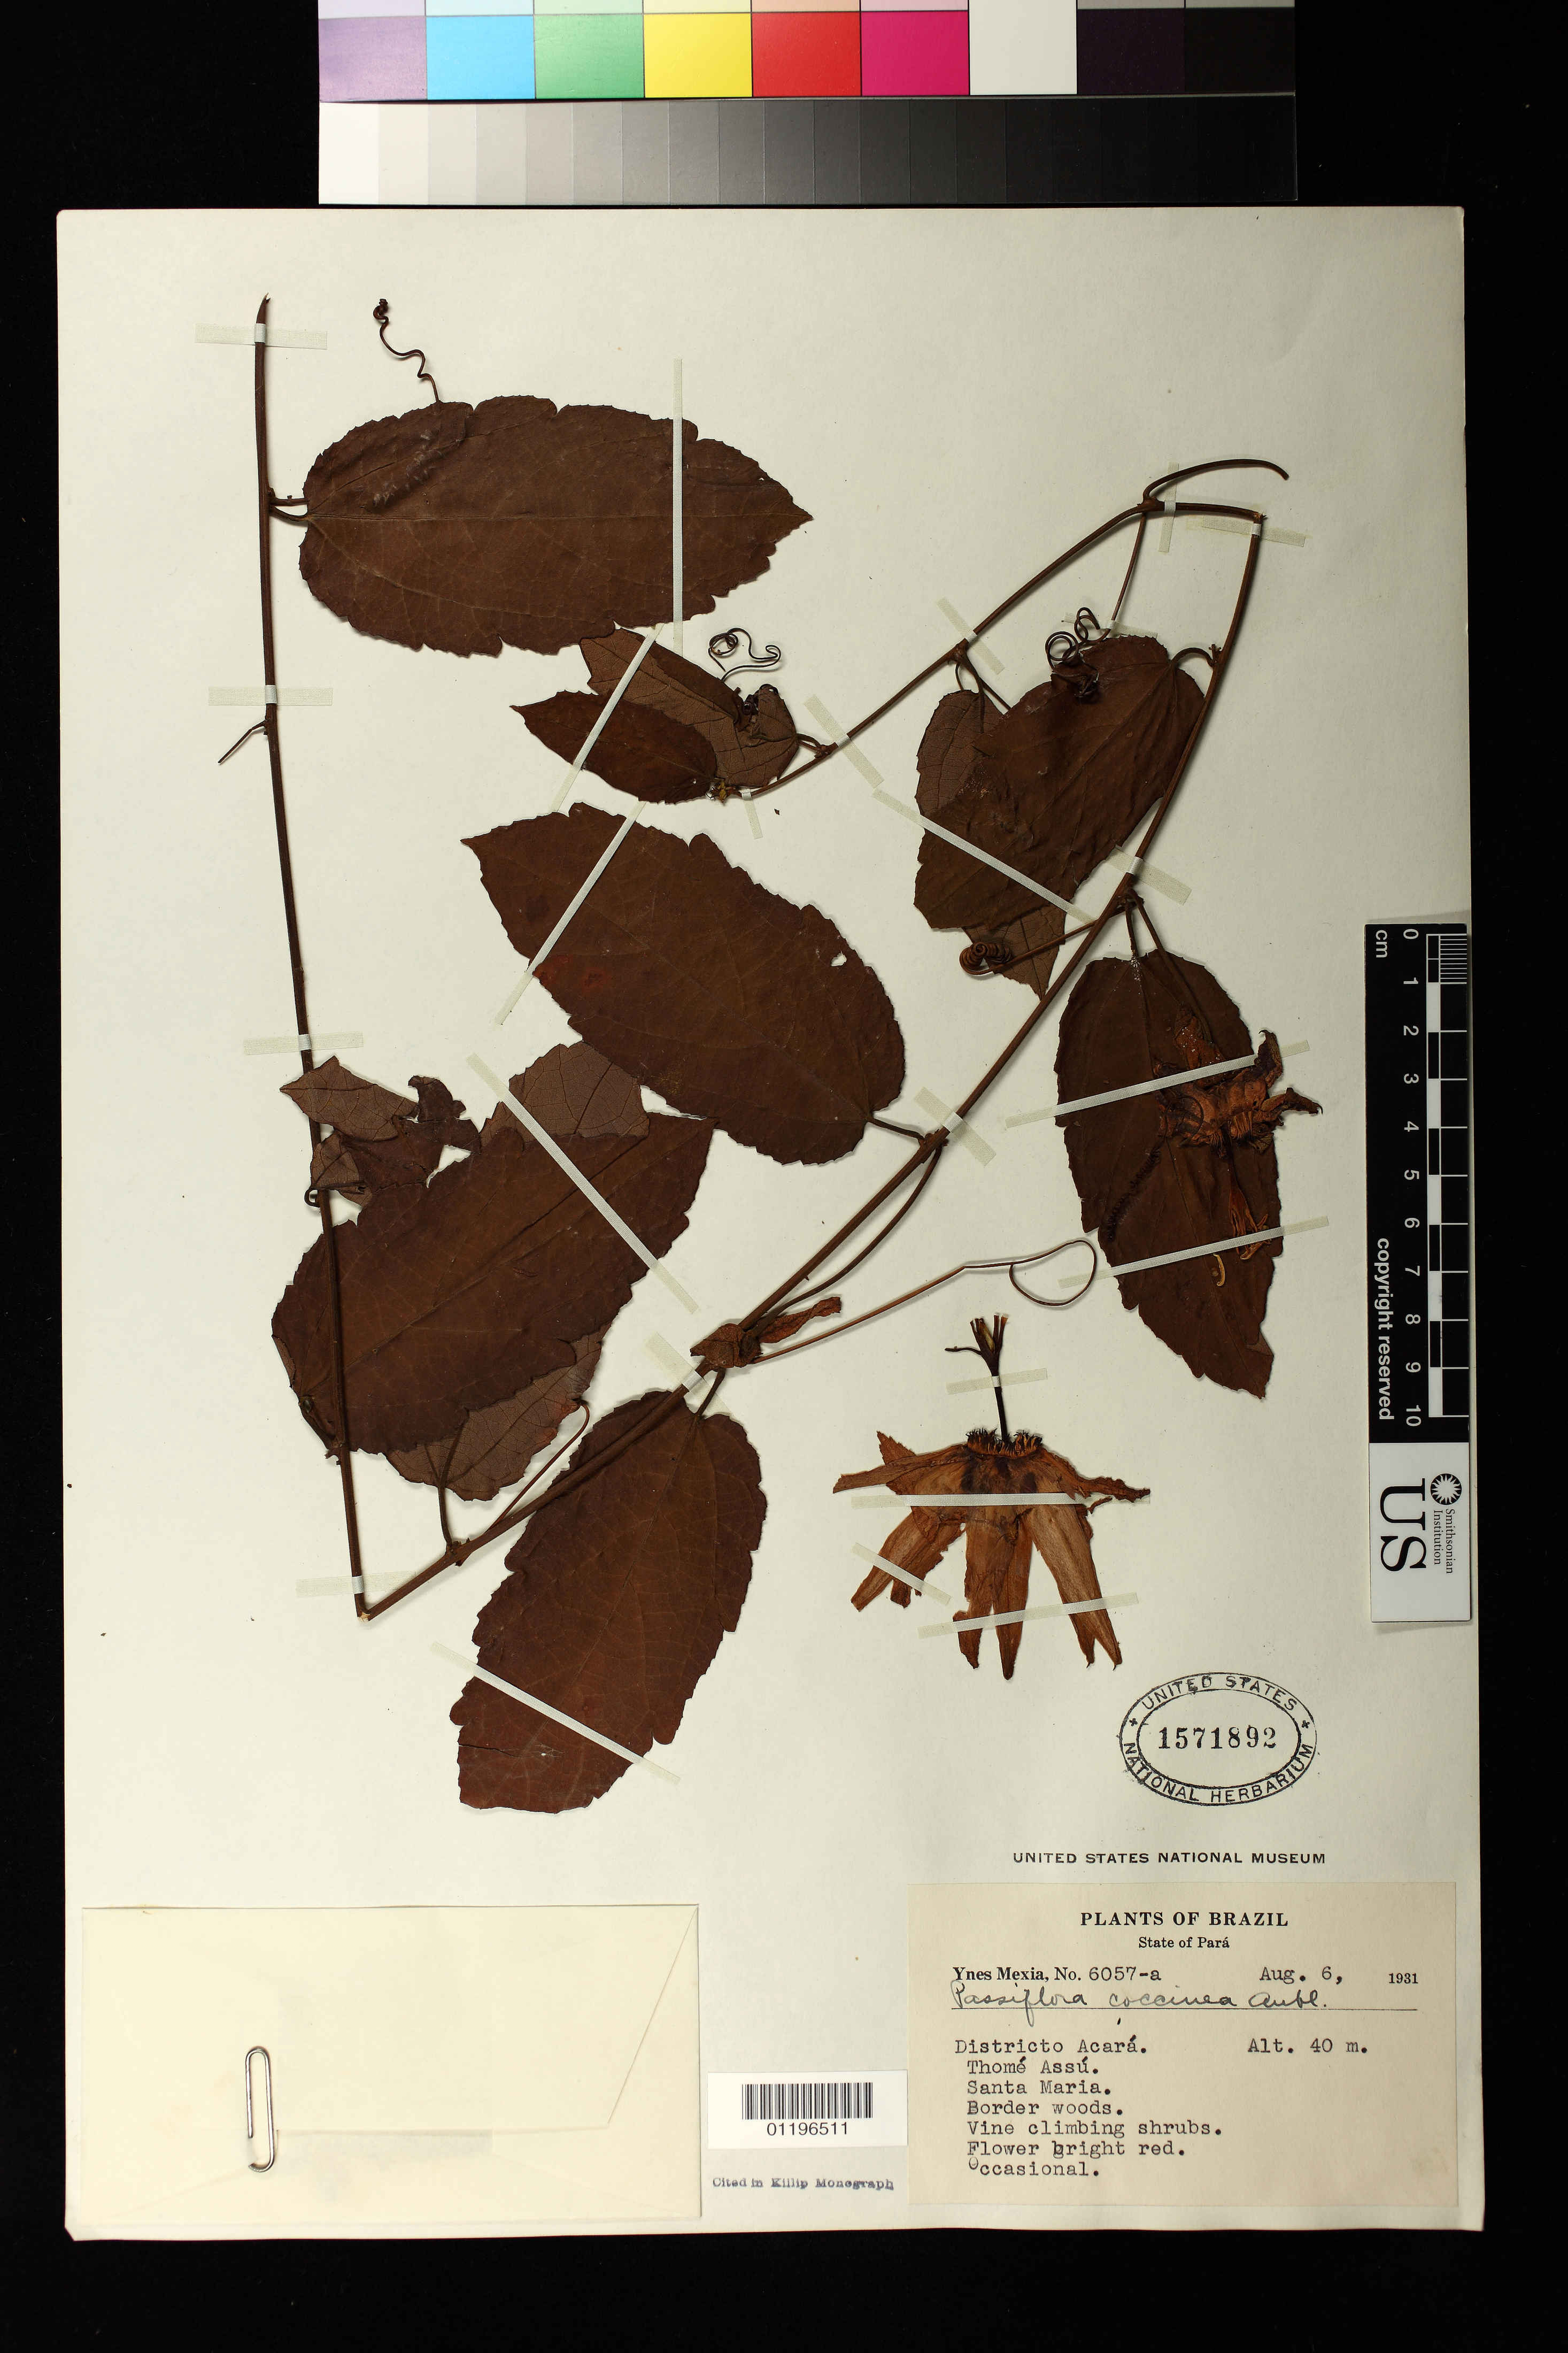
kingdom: Plantae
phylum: Tracheophyta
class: Magnoliopsida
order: Malpighiales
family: Passifloraceae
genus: Passiflora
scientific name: Passiflora coccinea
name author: Aubl.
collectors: Y. Mexia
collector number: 6057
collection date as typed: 08 Jun 1931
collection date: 1931-06-08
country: Brazil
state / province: Pará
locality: Districto Acara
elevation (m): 40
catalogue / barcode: US 1571892